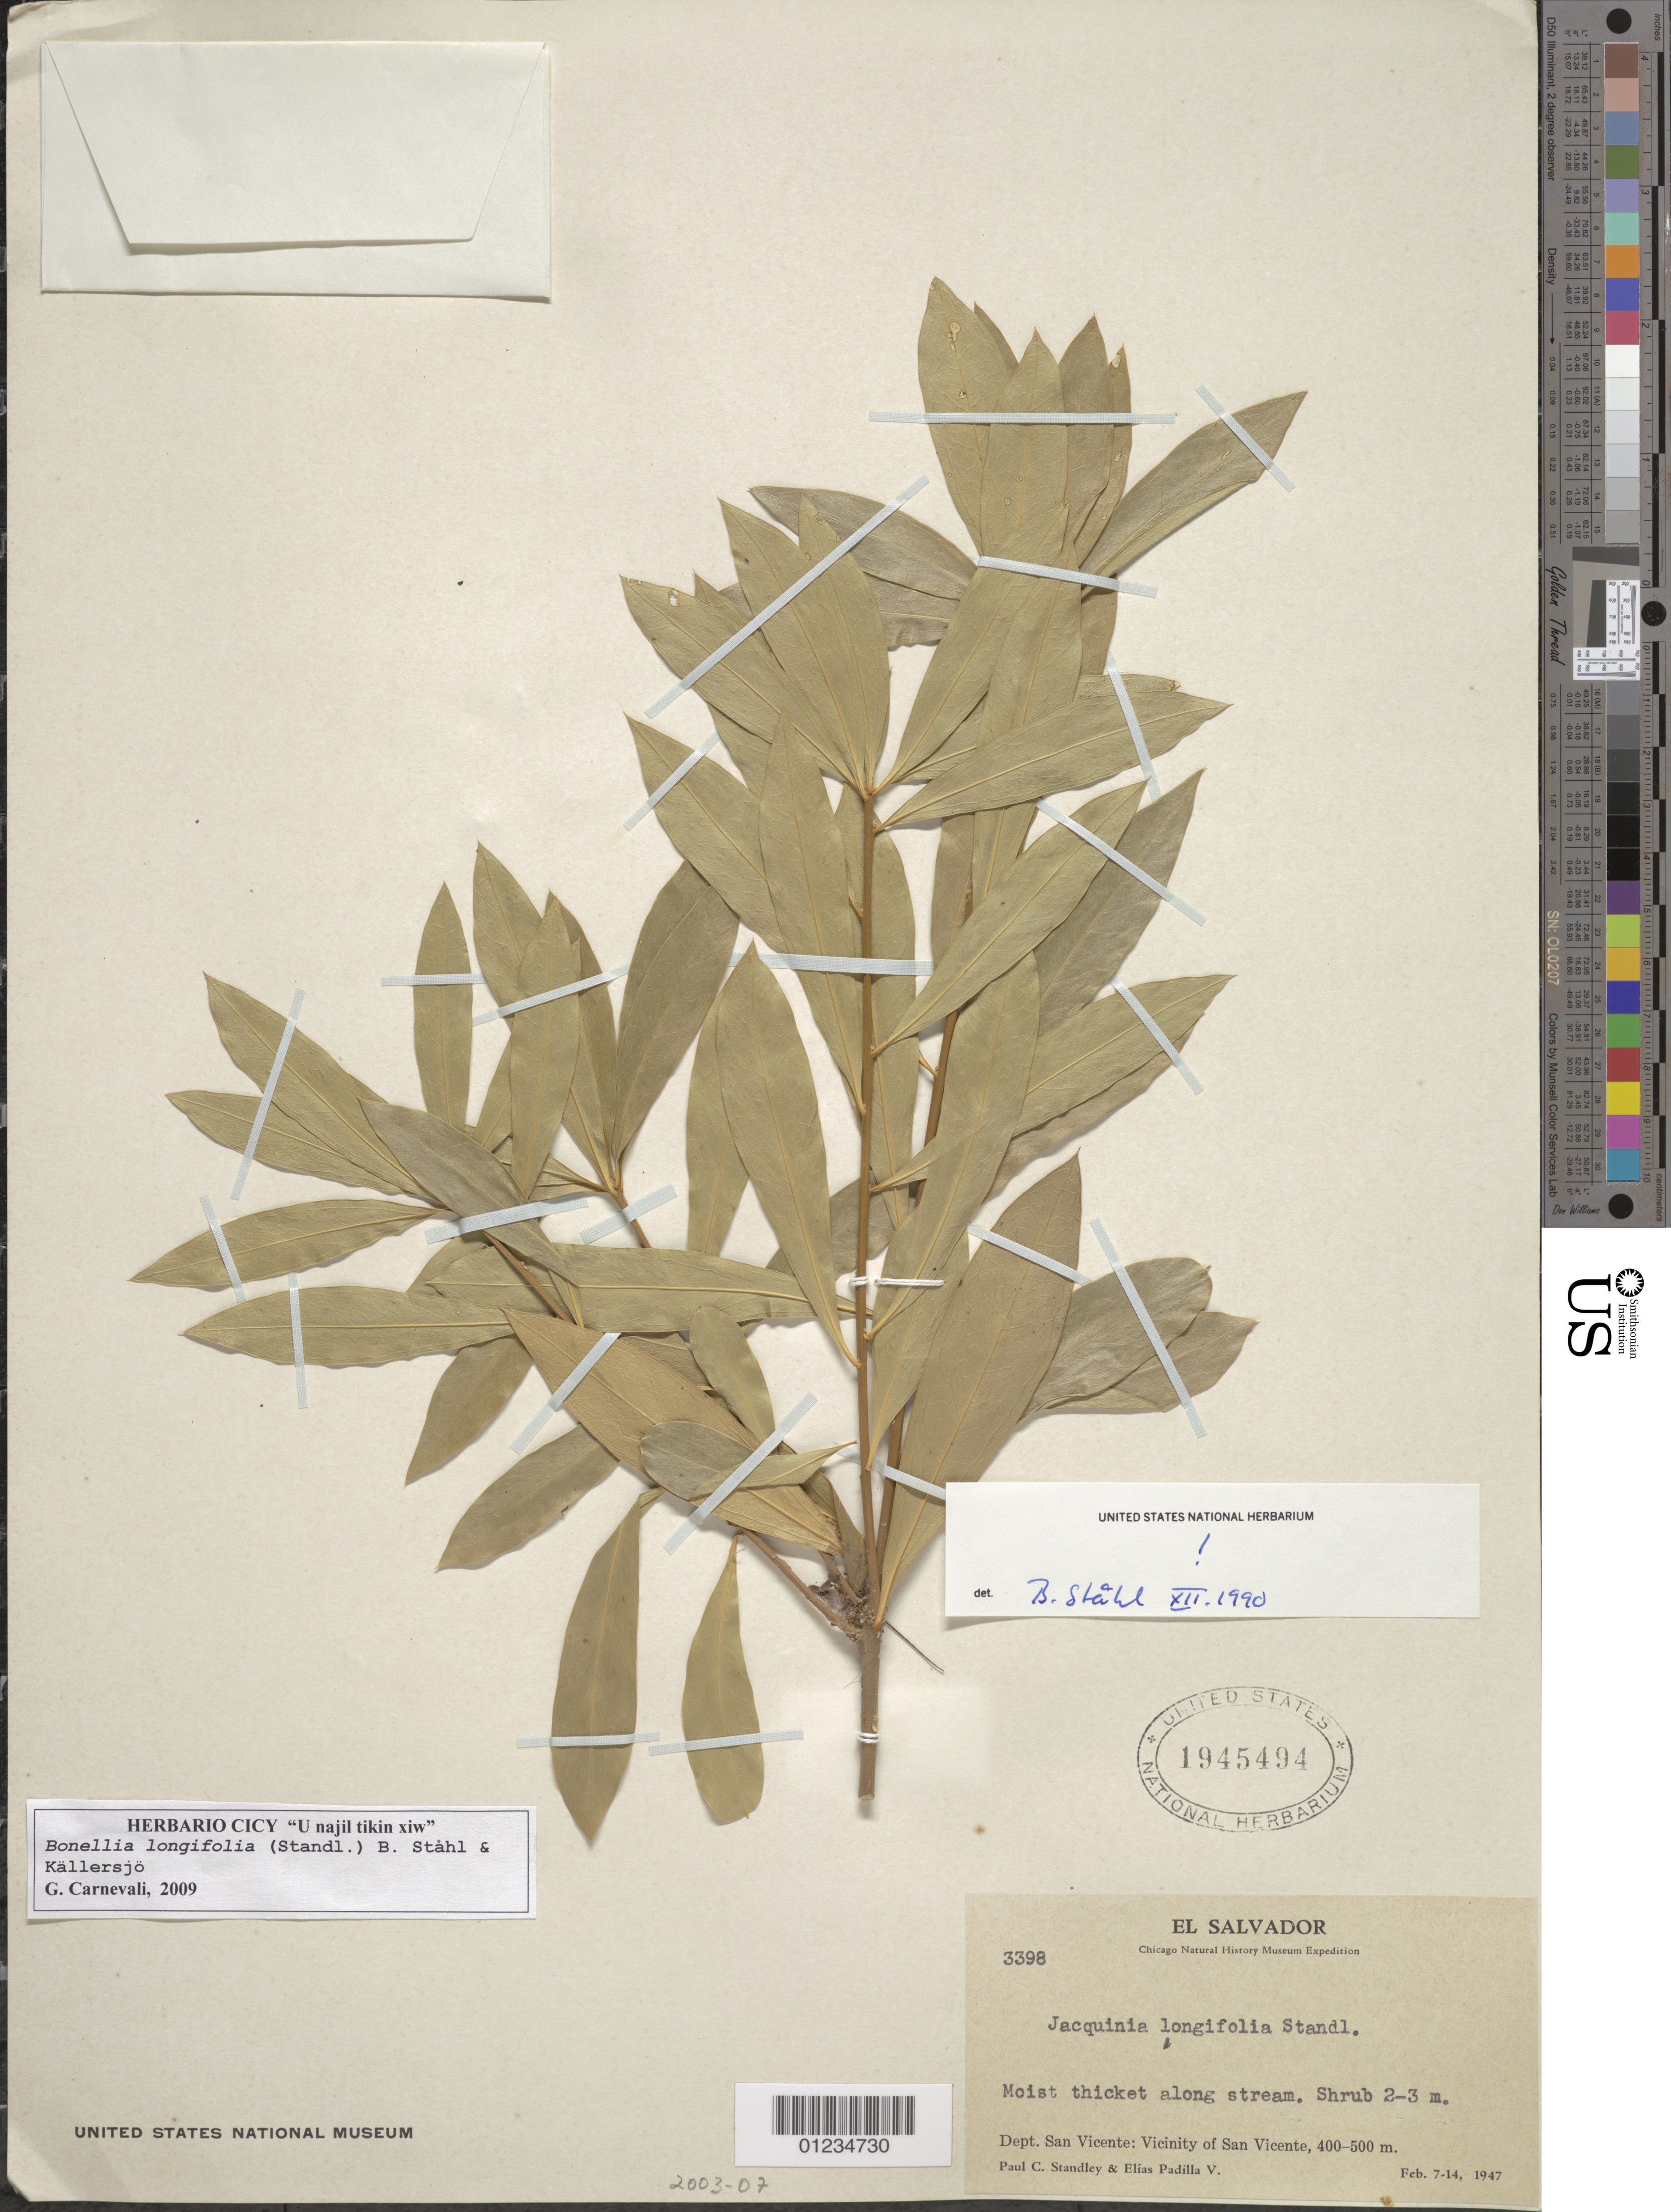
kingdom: Plantae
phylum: Tracheophyta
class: Magnoliopsida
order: Ericales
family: Primulaceae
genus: Bonellia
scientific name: Bonellia longifolia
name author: (Standl.) B. Ståhl & Källersjö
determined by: Fernandez-Concha, Germán Carnevali, (CICY)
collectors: P. C. Standley & E. Padilla V.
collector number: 3398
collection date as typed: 07 Feb 1947 TO 14 Feb 1947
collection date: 1947-02-07/1947-02-14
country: El Salvador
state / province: San Vincente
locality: Vicinity of San Vicente.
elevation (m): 400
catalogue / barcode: US 1945494